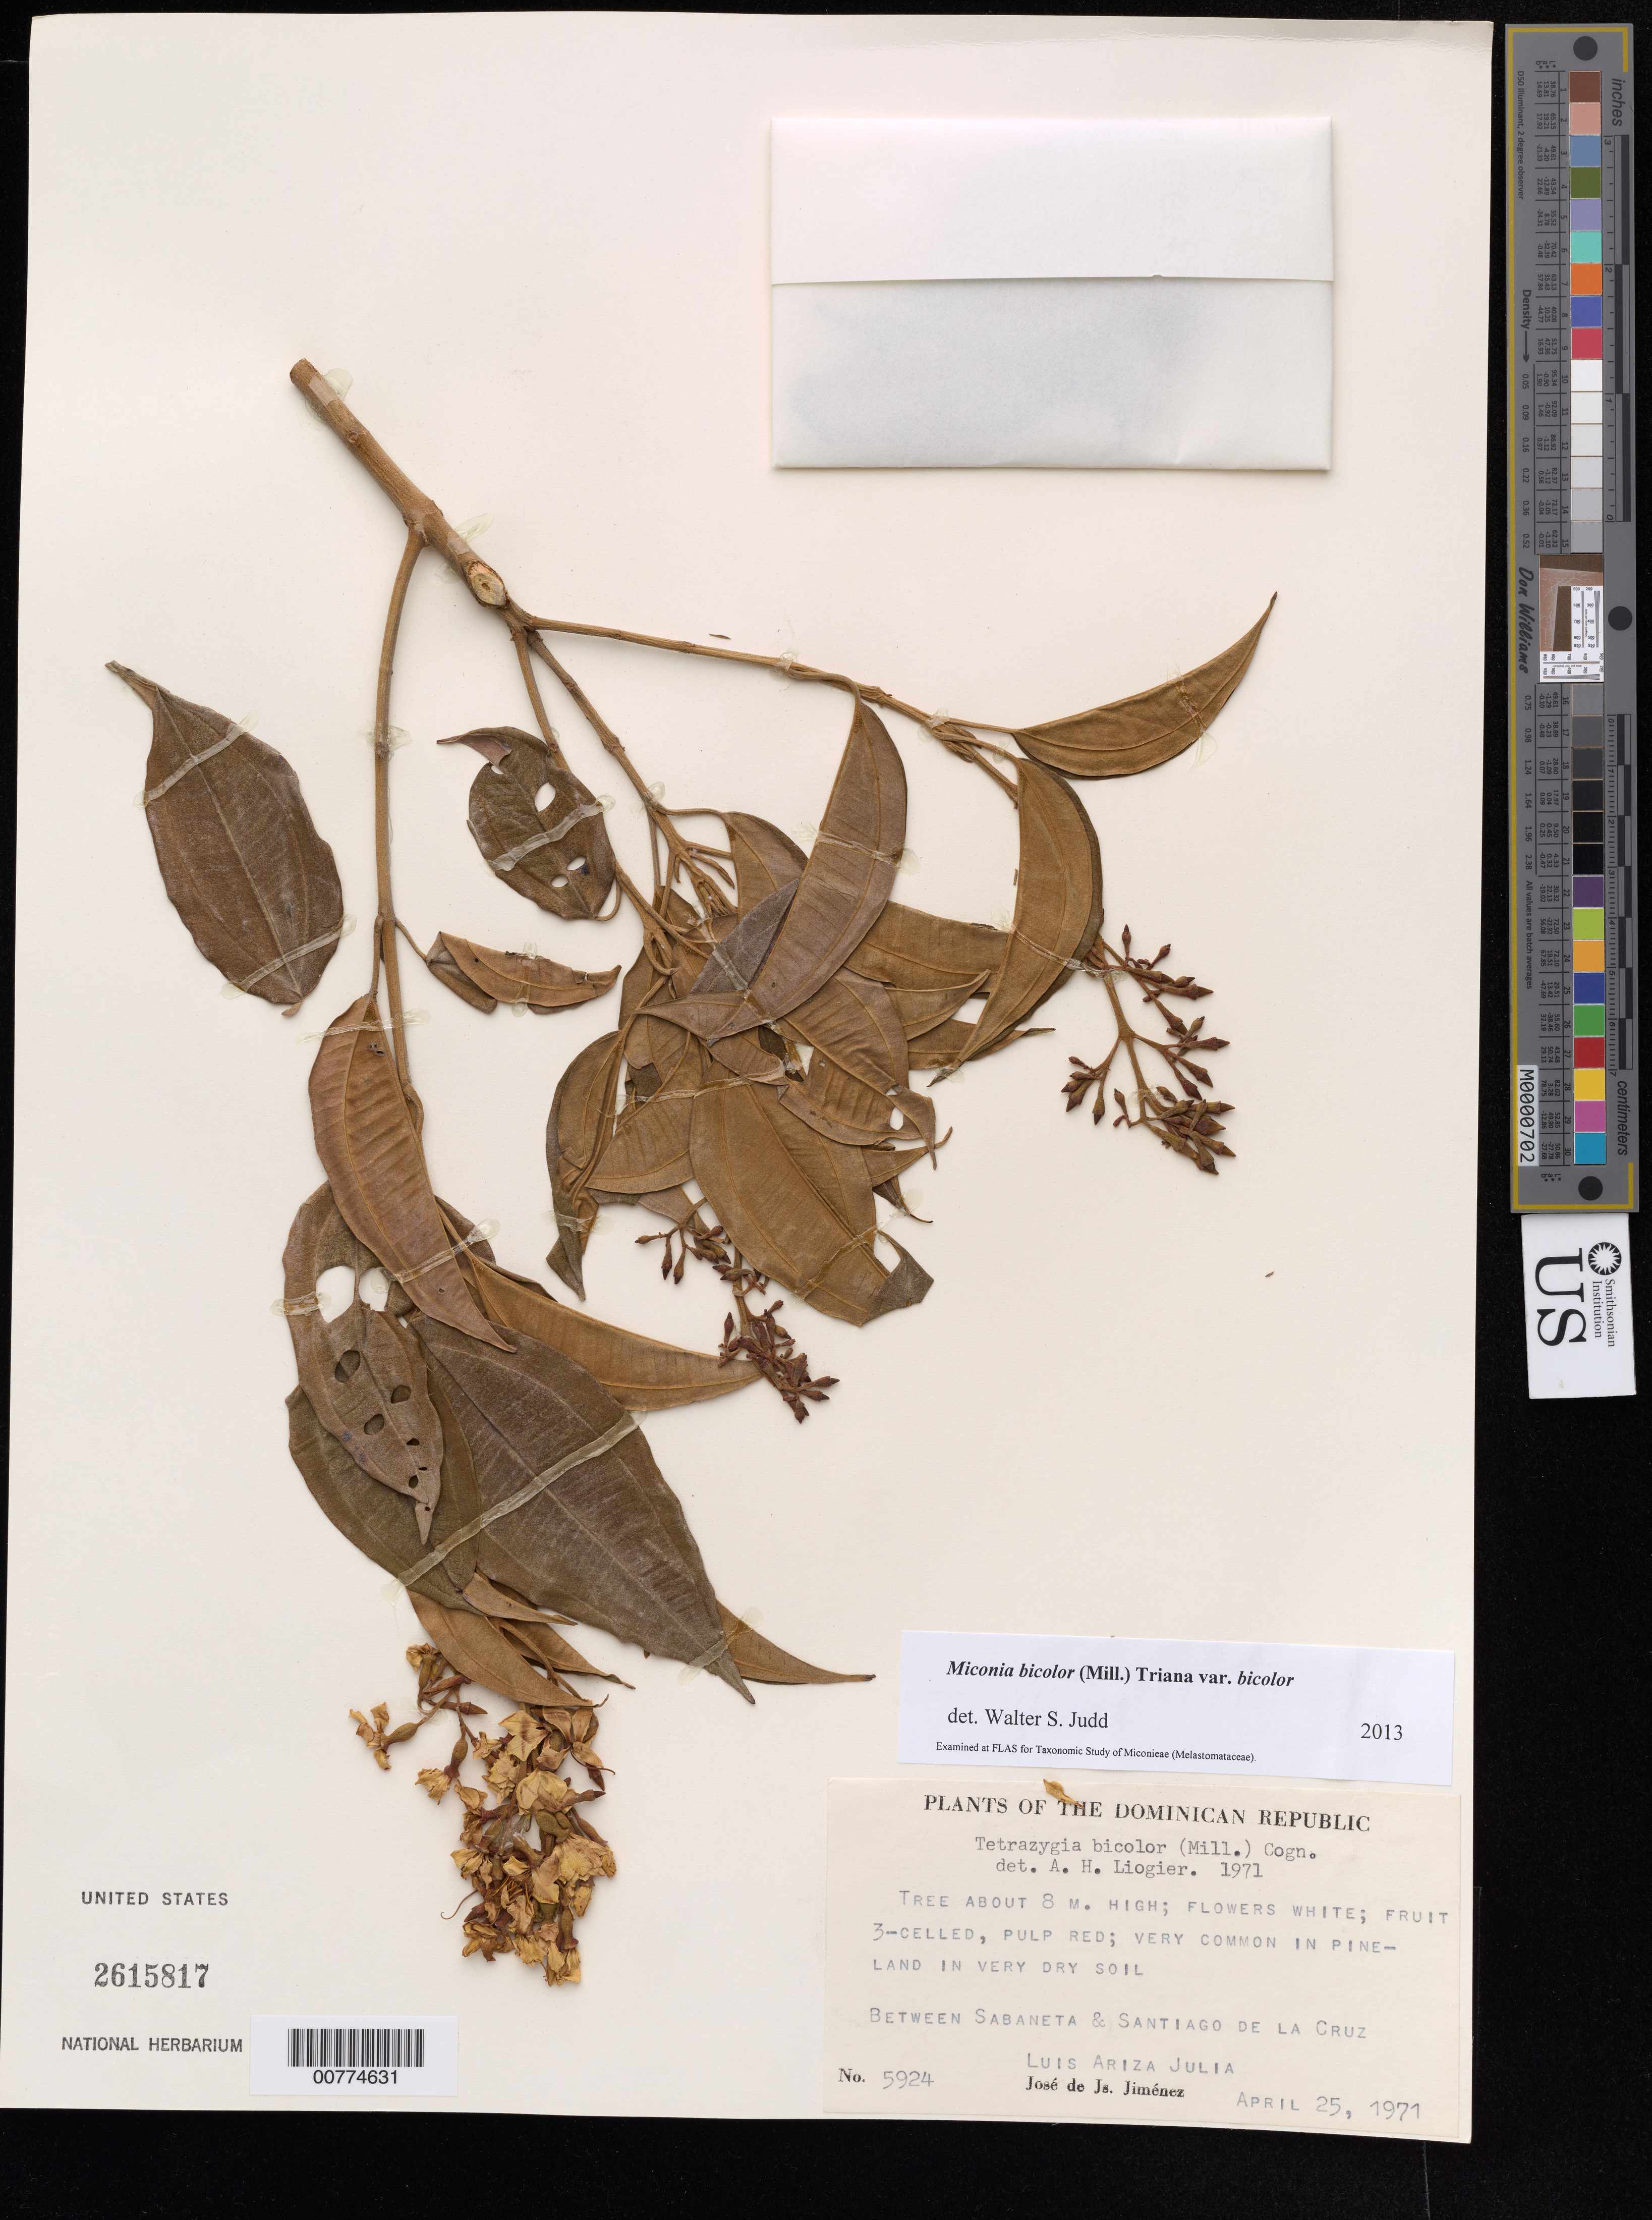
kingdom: Plantae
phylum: Tracheophyta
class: Magnoliopsida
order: Myrtales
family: Melastomataceae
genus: Miconia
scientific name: Miconia bicolor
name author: (Mill.) Triana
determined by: Judd, Walter S.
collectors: L. Ariza-Julia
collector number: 5924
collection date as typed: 25 Apr 1971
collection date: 1971-04-25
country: Dominican Republic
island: Hispaniola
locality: Between Sabaneta and Santiago de la Cruz.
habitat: Pineland in very dry soil.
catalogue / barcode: US 2615817